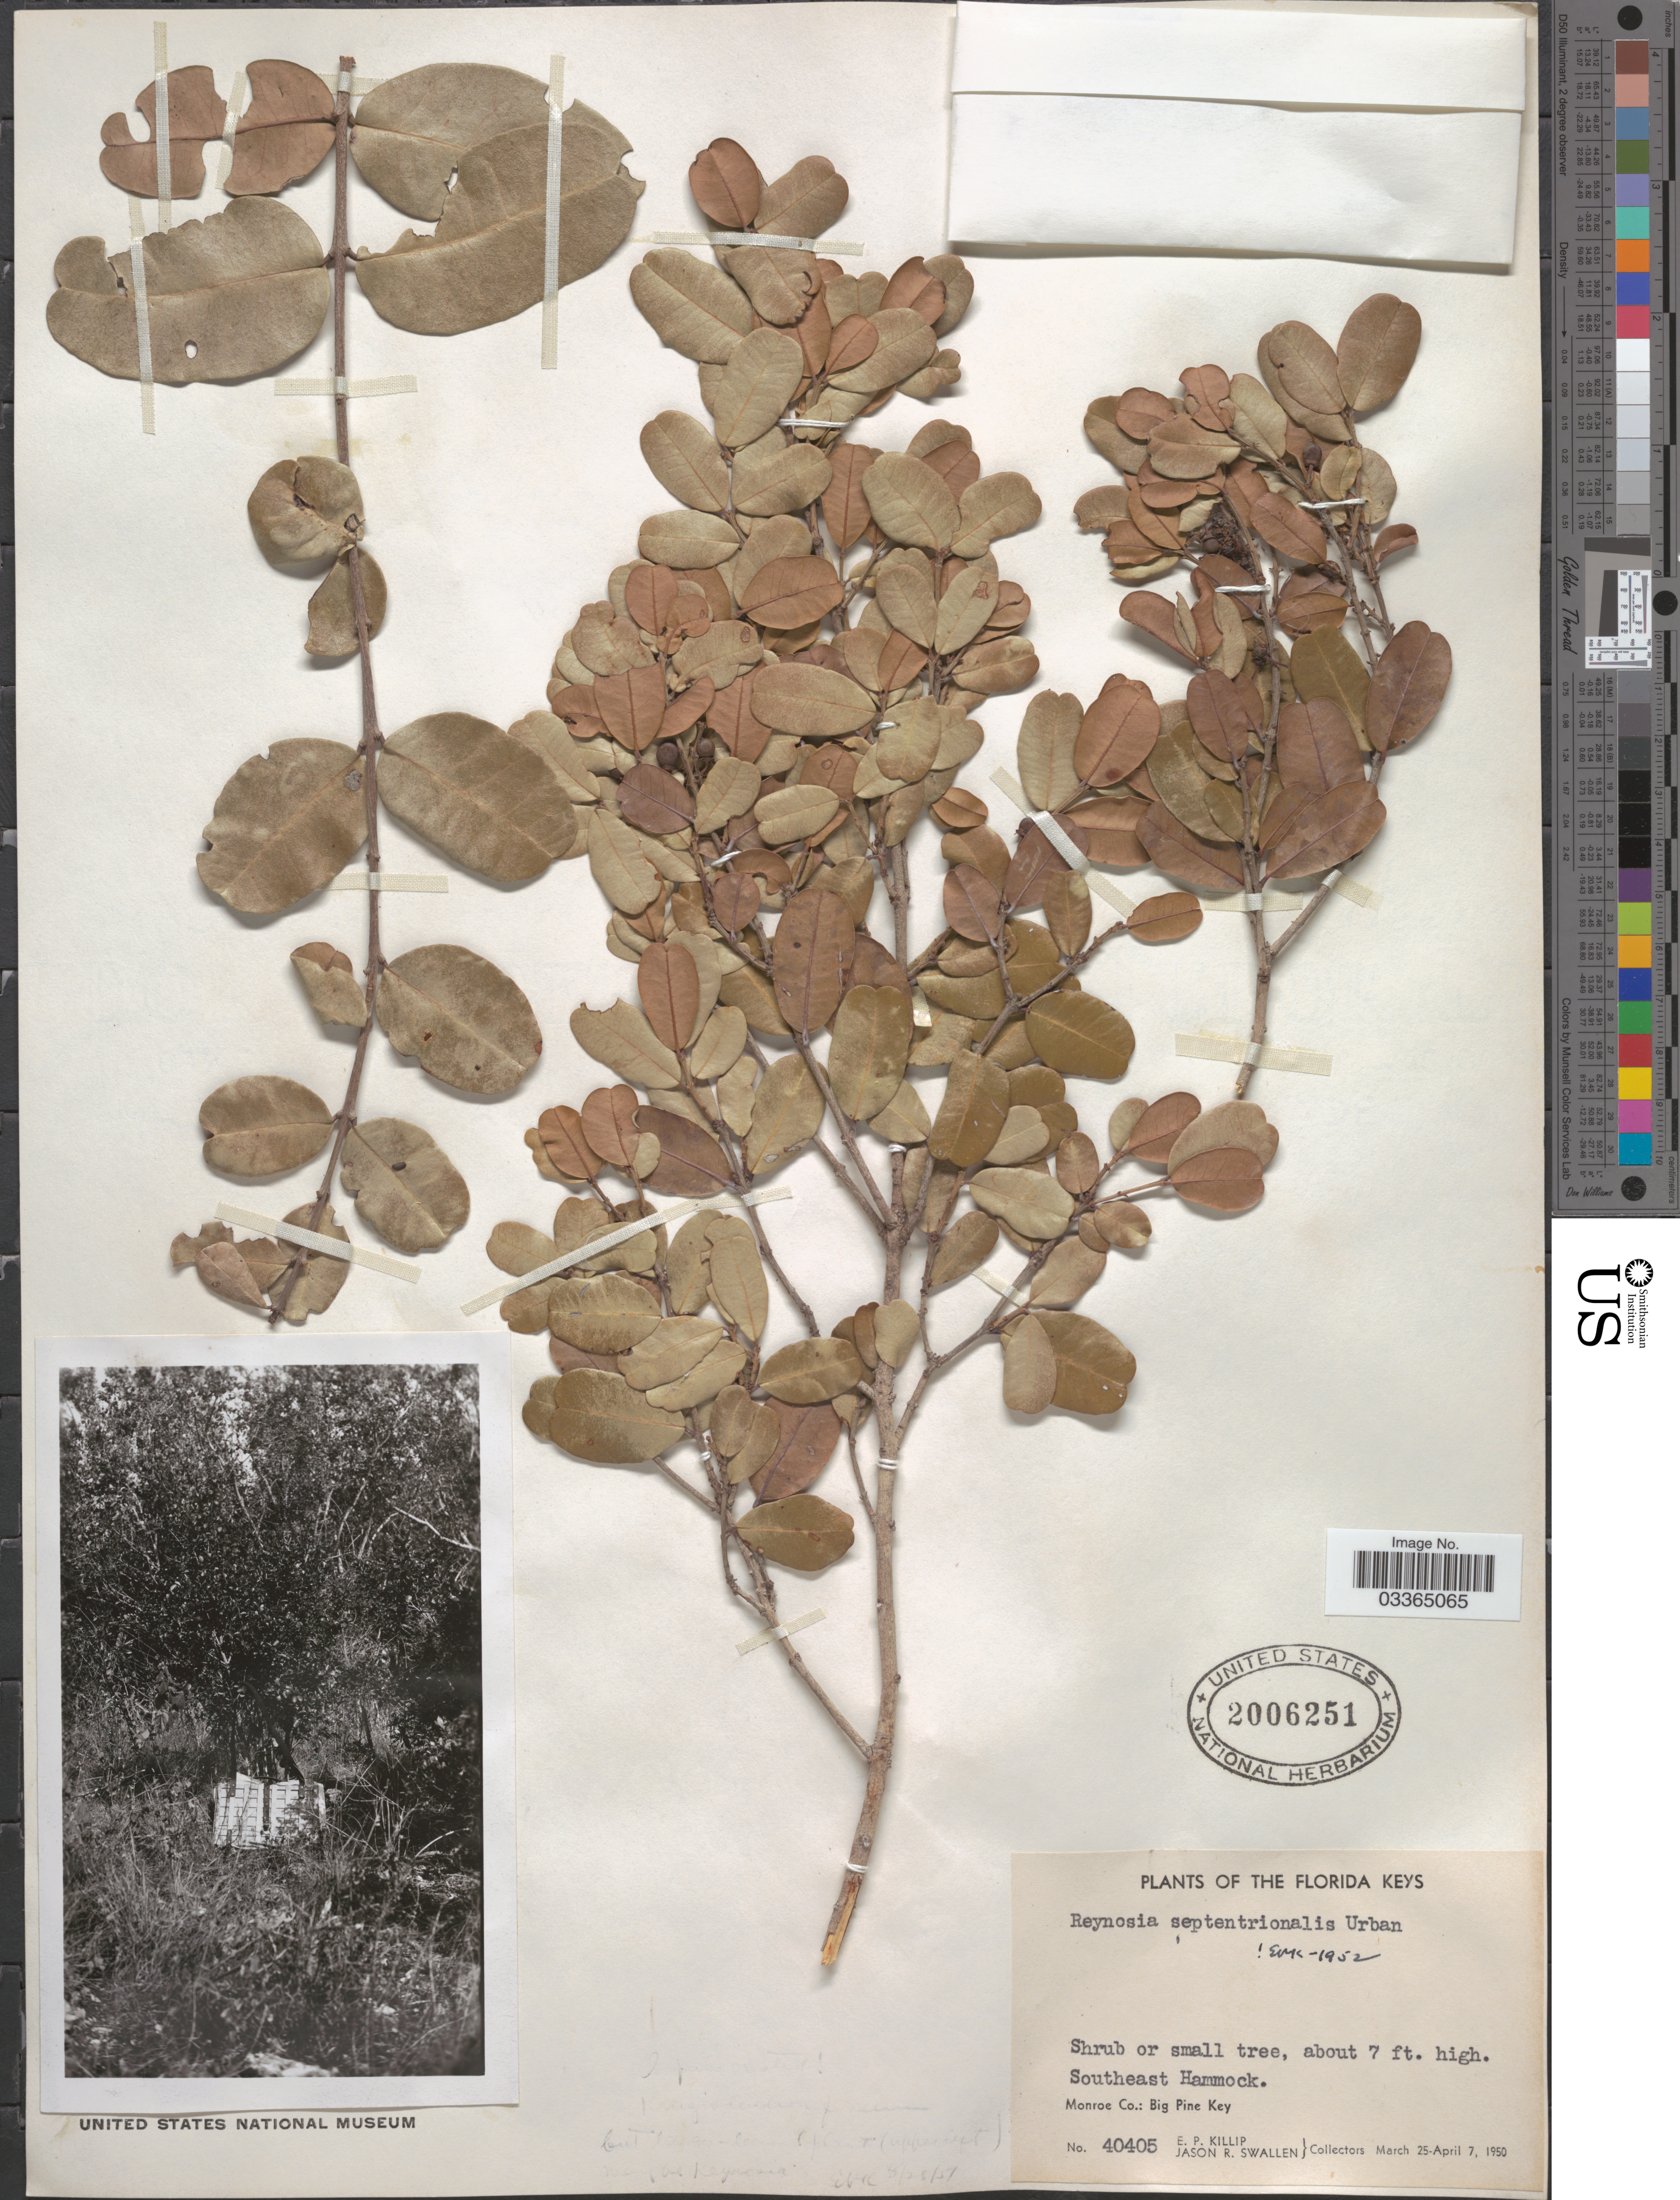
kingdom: Plantae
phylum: Tracheophyta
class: Magnoliopsida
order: Rosales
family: Rhamnaceae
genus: Reynosia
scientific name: Reynosia septentrionalis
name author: Urb.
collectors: E. P. Killip & J. R. Swallen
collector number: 40405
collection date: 1950-03-25/1950-04-07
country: United States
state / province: Florida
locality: The Florida Keys, Southeast Hammock, Monroe Co.: Big Pine Key.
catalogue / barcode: US 2006251